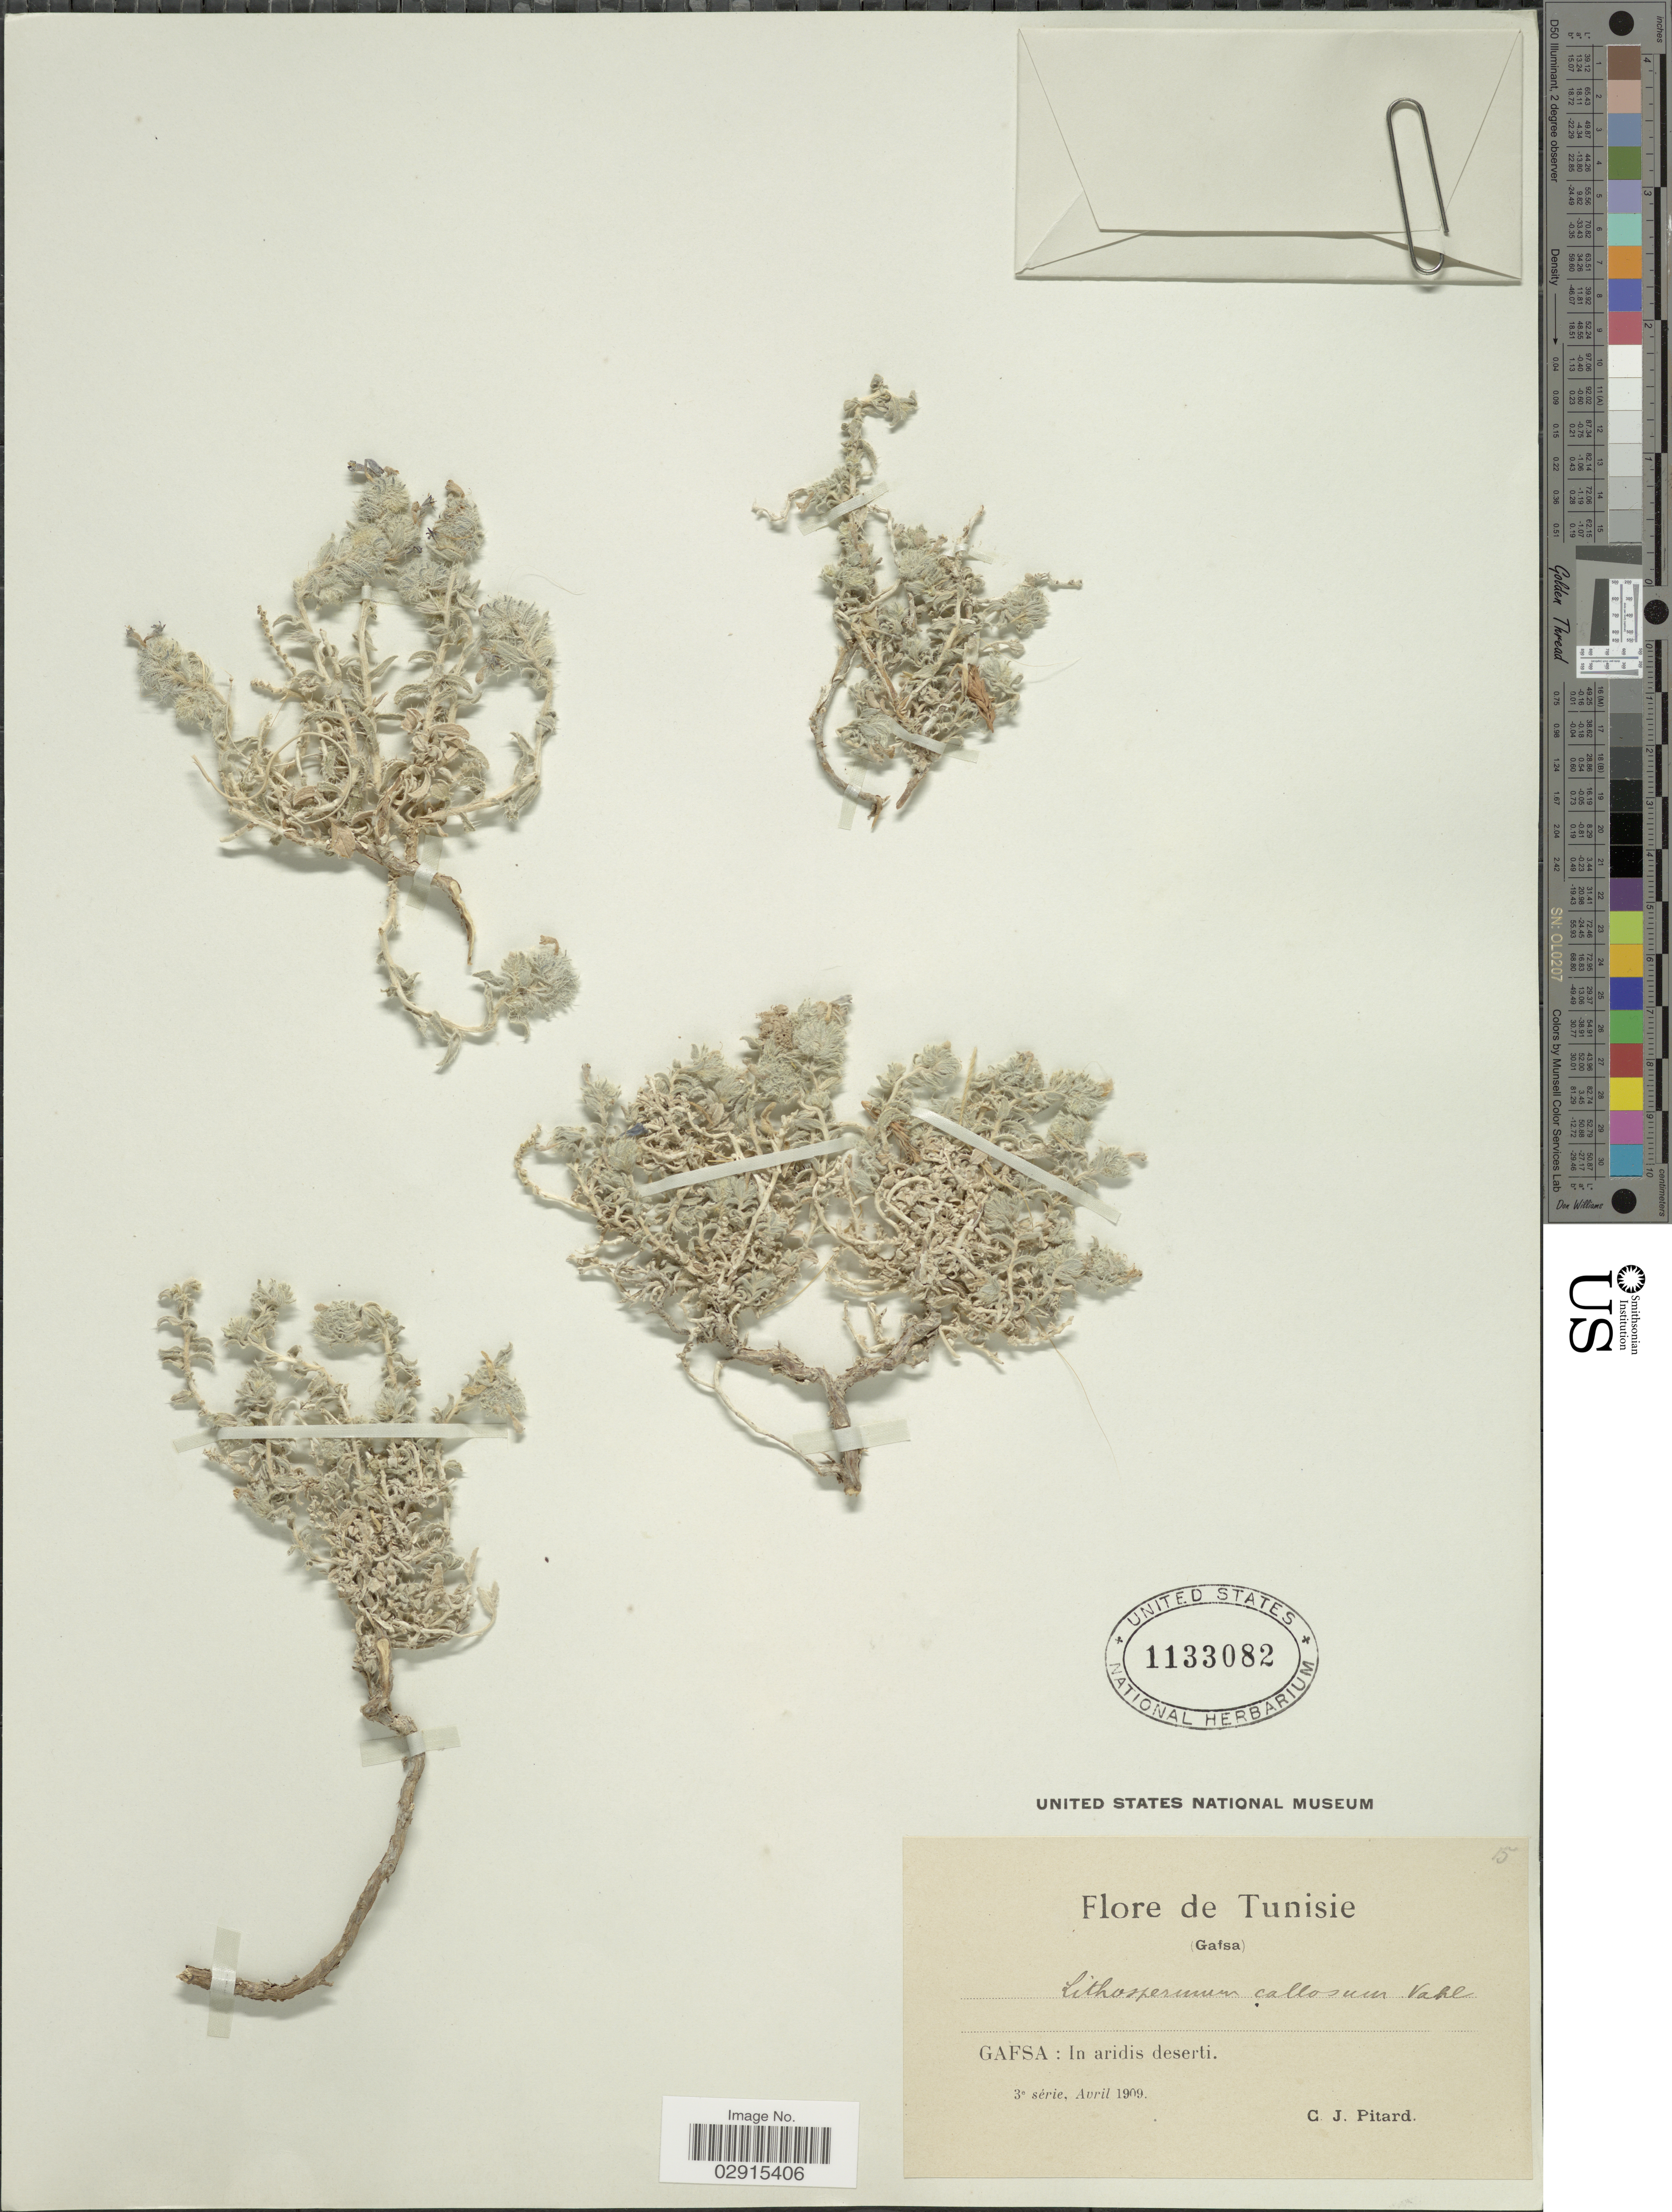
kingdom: Plantae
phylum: Tracheophyta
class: Magnoliopsida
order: Boraginales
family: Boraginaceae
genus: Lithospermum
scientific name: Lithospermum callosum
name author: Vahl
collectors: C. Pitard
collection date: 1909-04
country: Tunisia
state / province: Gafsa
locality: Gafsa: In aridis deserti. Tunisie.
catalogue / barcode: US 1133082